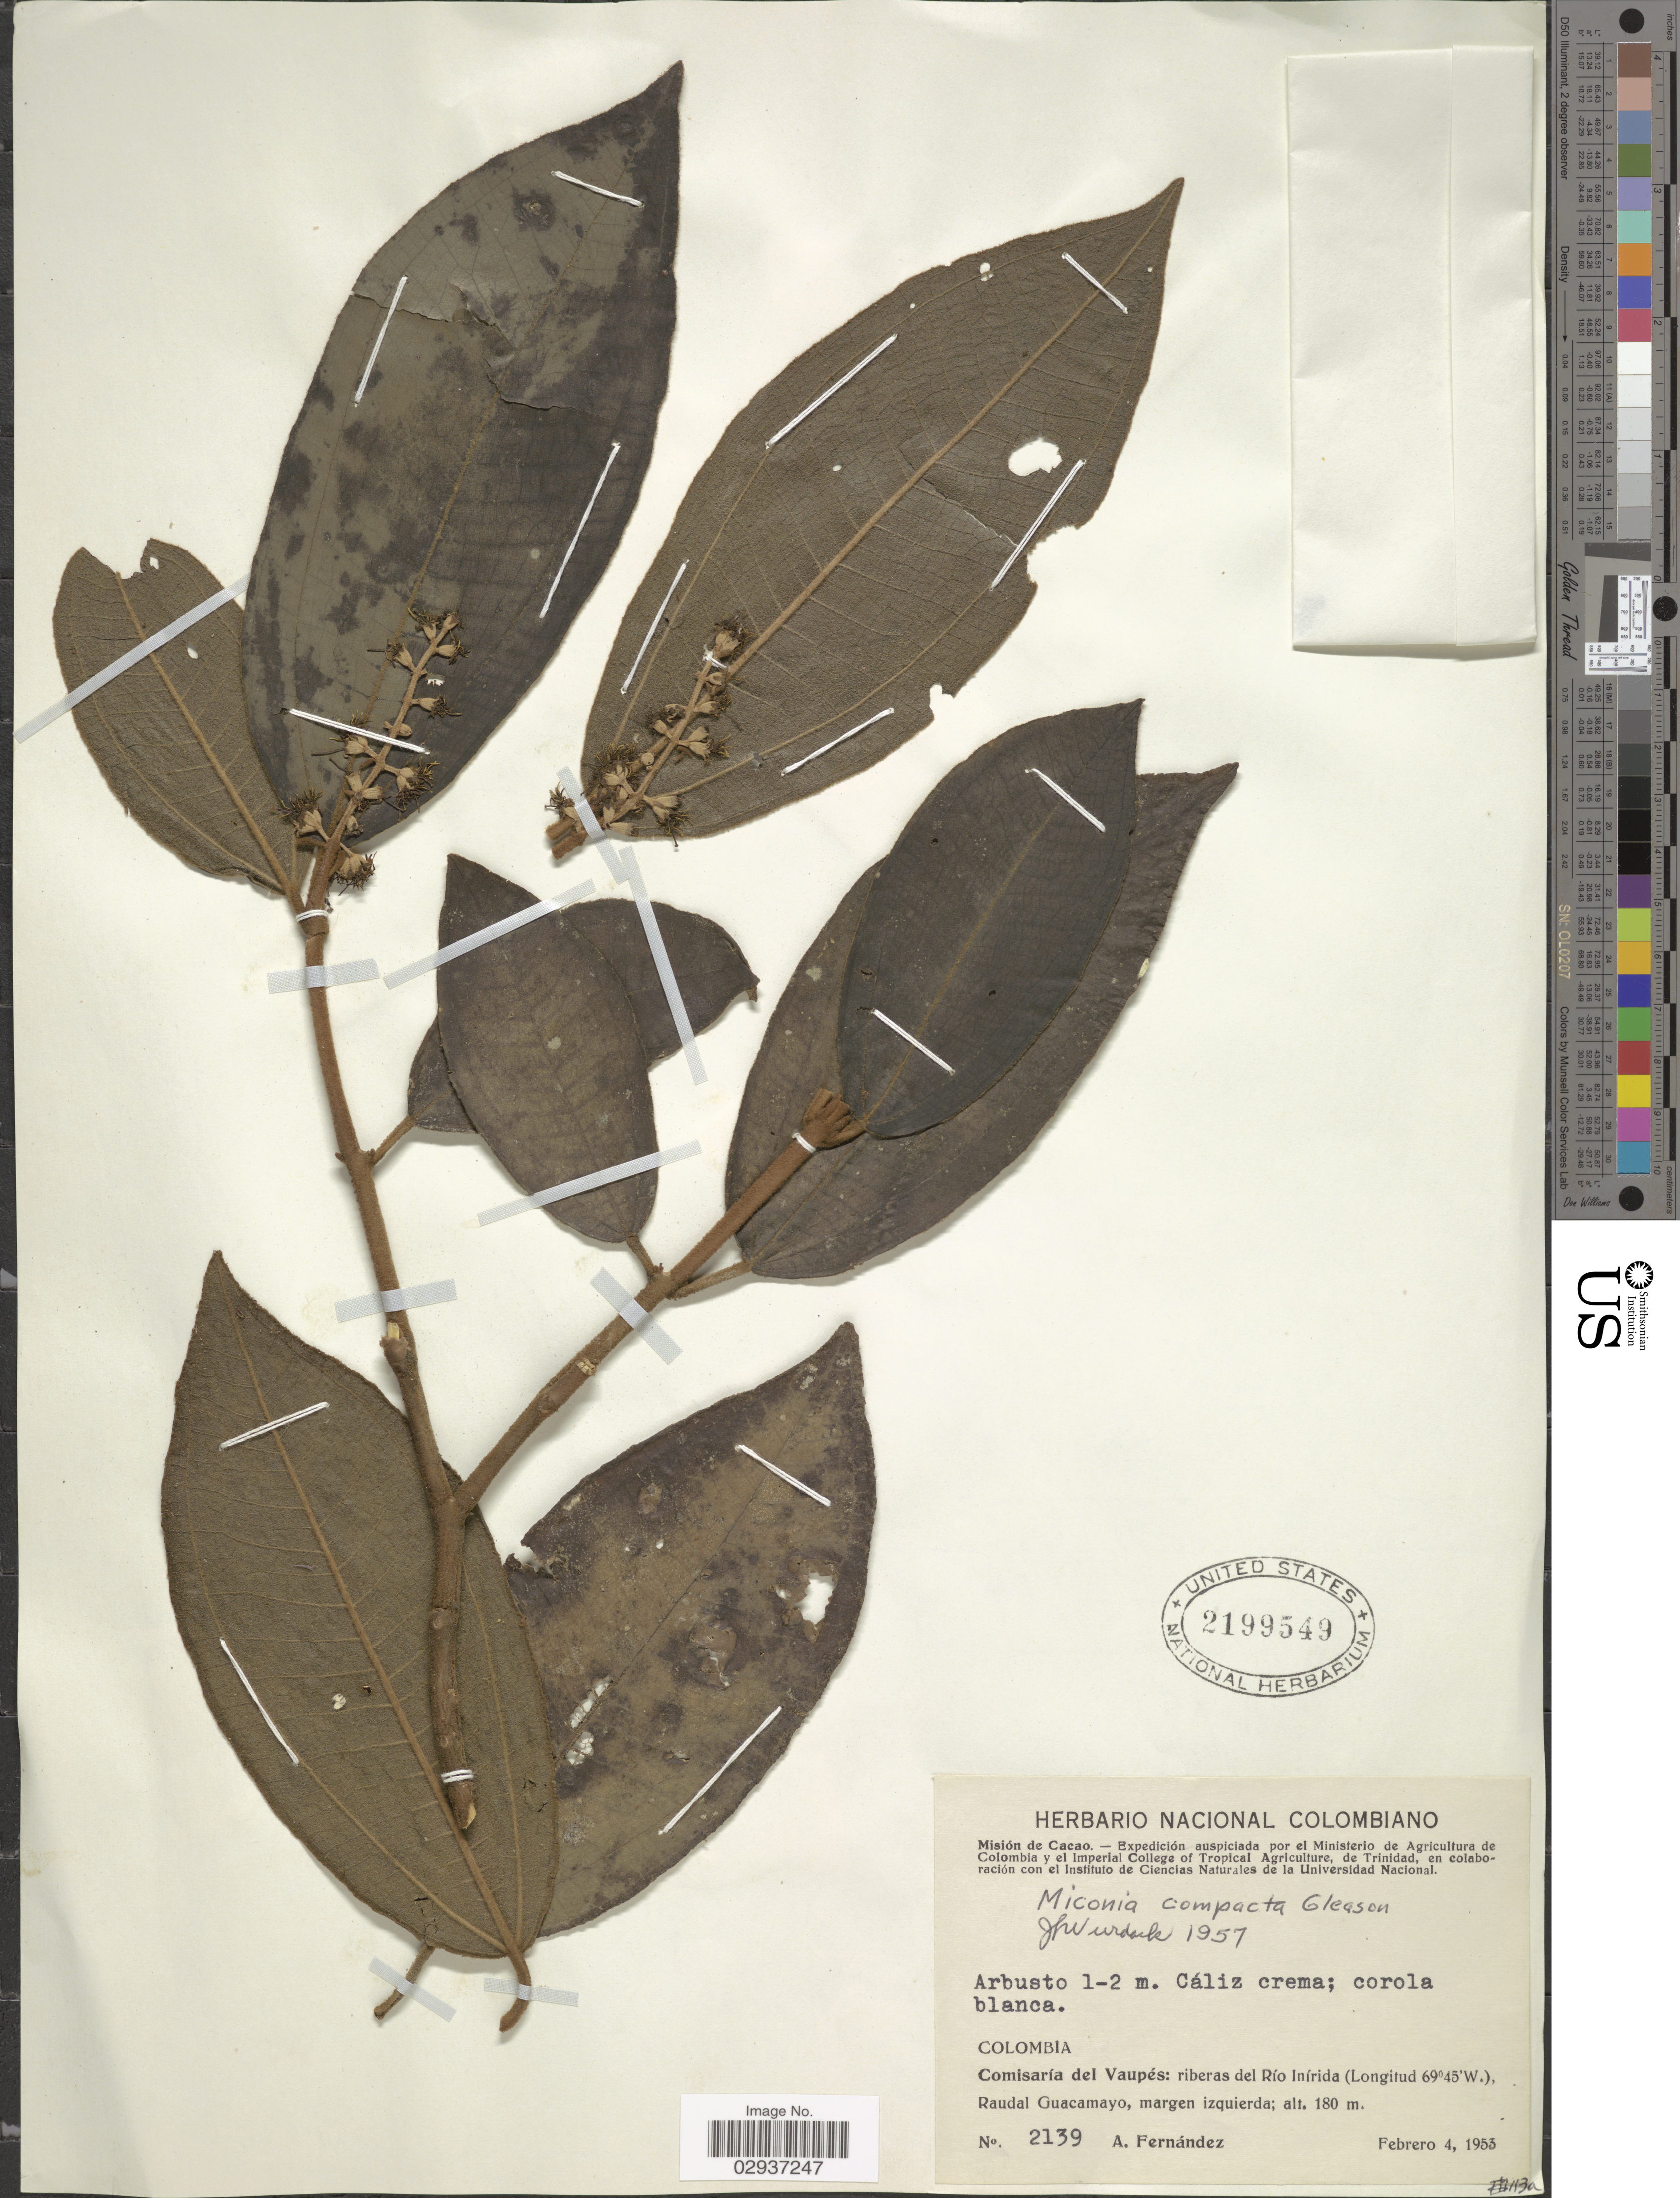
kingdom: Plantae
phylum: Tracheophyta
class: Magnoliopsida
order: Myrtales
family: Melastomataceae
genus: Miconia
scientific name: Miconia carassana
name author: Cogn.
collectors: A. Fernández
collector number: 2139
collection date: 1953-02-04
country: Colombia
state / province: Vaupés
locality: Comisaría del Vaupés: riberas del Río Inírida. Raudal Guacamayo.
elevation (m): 180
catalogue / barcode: US 2199549